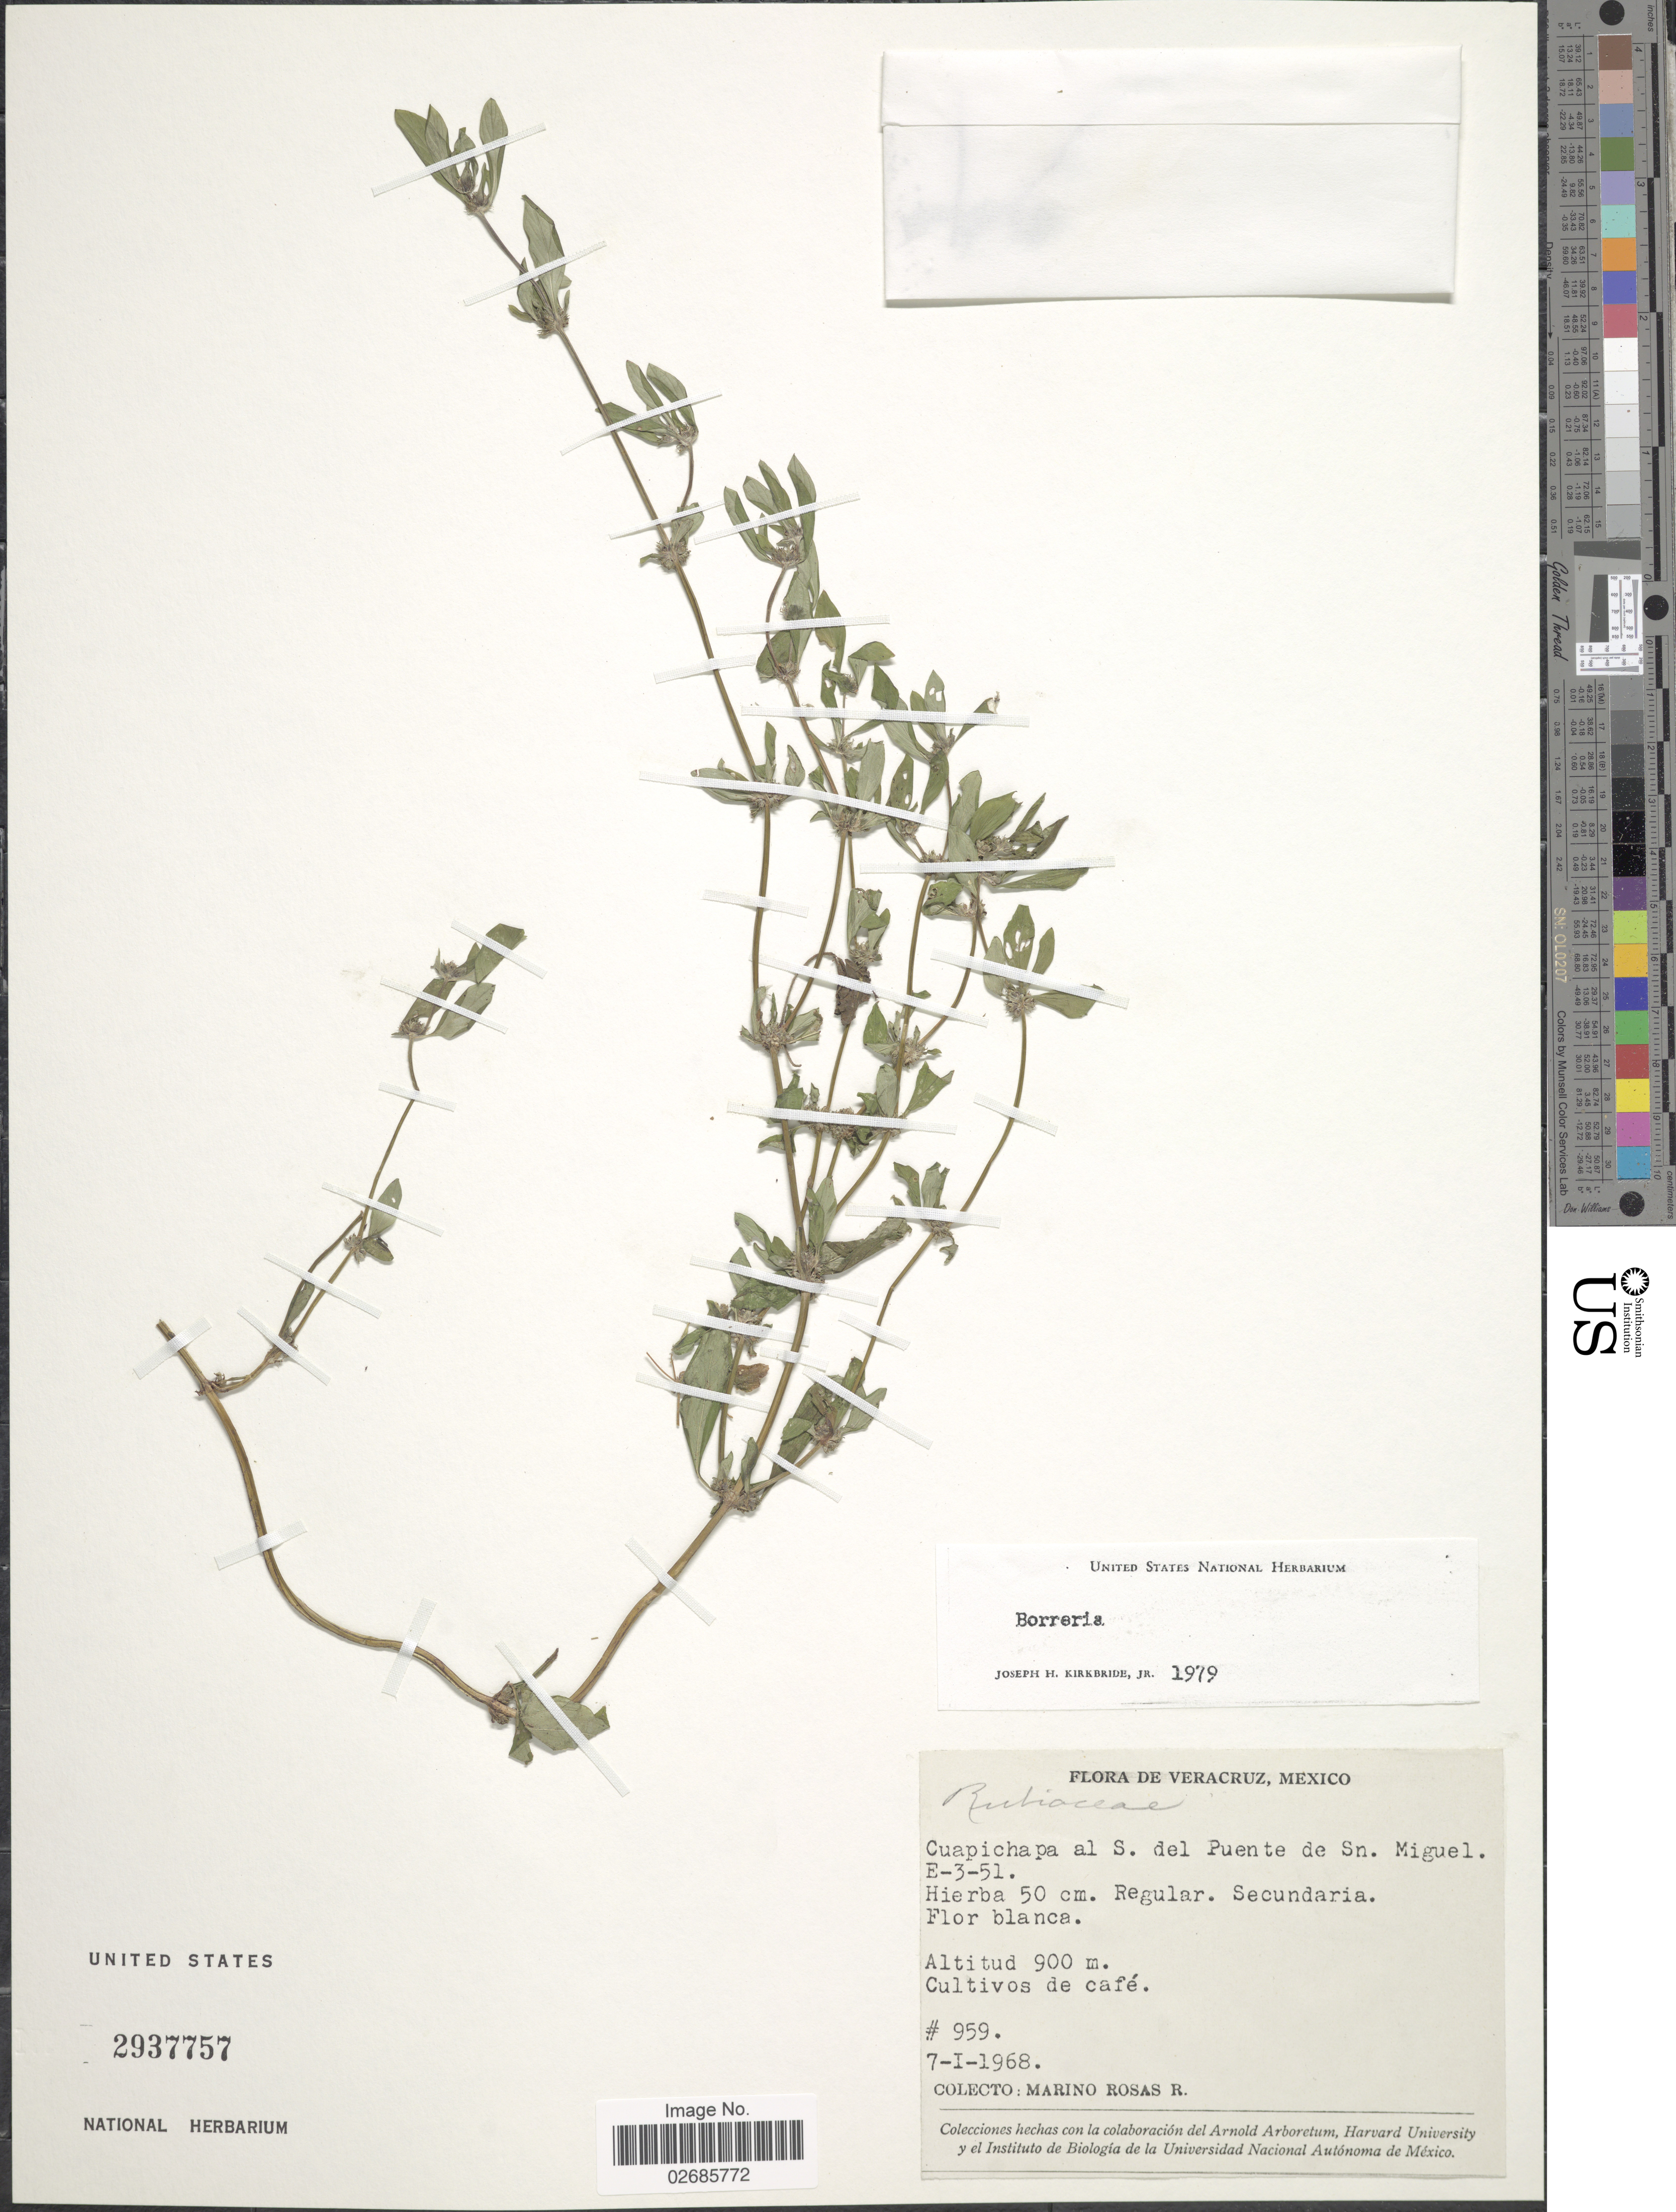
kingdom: Plantae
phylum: Tracheophyta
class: Magnoliopsida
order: Gentianales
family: Rubiaceae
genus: Borreria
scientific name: Borreria sp.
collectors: M. Rosas R.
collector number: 959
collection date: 1968-01-07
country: Mexico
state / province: Veracruz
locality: Cuapichapa al S del Puente de Sn. Migue;. E-3-51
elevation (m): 900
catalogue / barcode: US 2937757